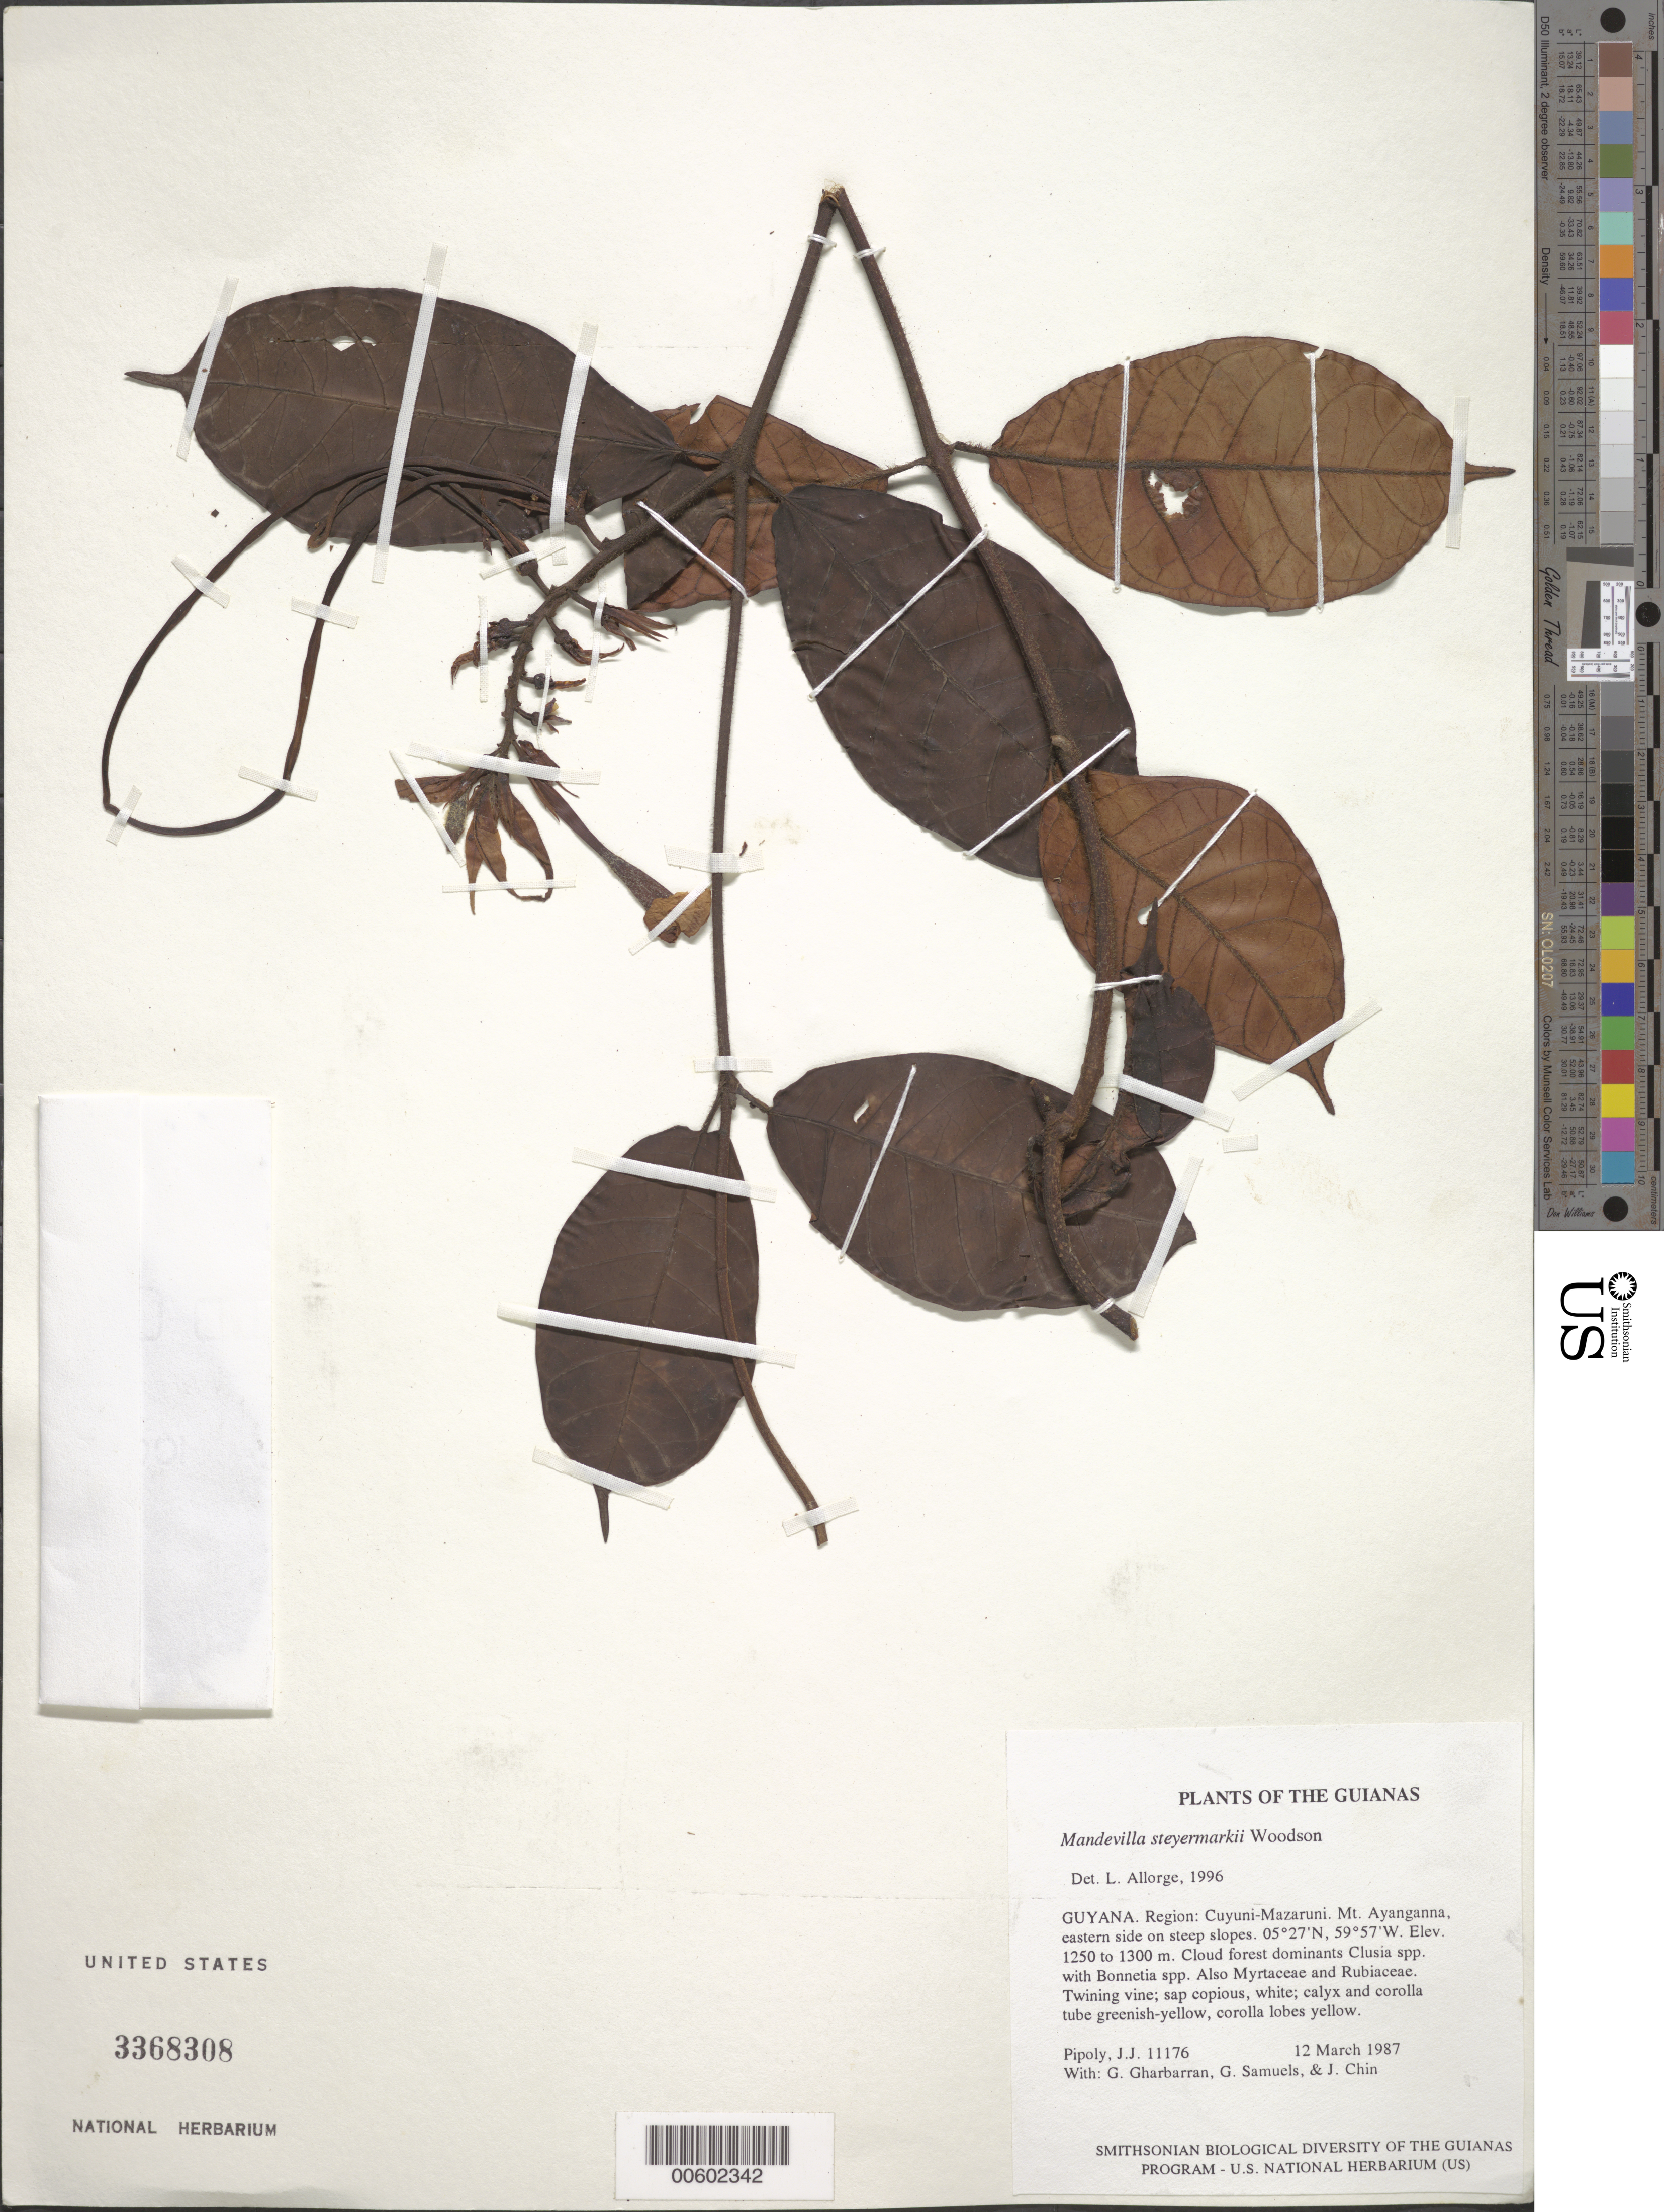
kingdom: Plantae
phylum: Tracheophyta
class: Magnoliopsida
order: Gentianales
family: Apocynaceae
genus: Mandevilla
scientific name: Mandevilla steyermarkii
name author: Woodson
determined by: Allorge, L.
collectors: J. J. Pipoly, G. Gharbarran, G. Samuels & J. Chin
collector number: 11176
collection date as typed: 12 March 1987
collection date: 1987-03-12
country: Guyana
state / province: Cuyuni-Mazaruni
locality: Mt. Ayanganna, eastern side on steep slopes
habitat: Cloud forest dominants Clusia spp. with Bonnetia spp. Also Myrtaceae and Rubiaceae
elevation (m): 1250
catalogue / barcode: US 3368308